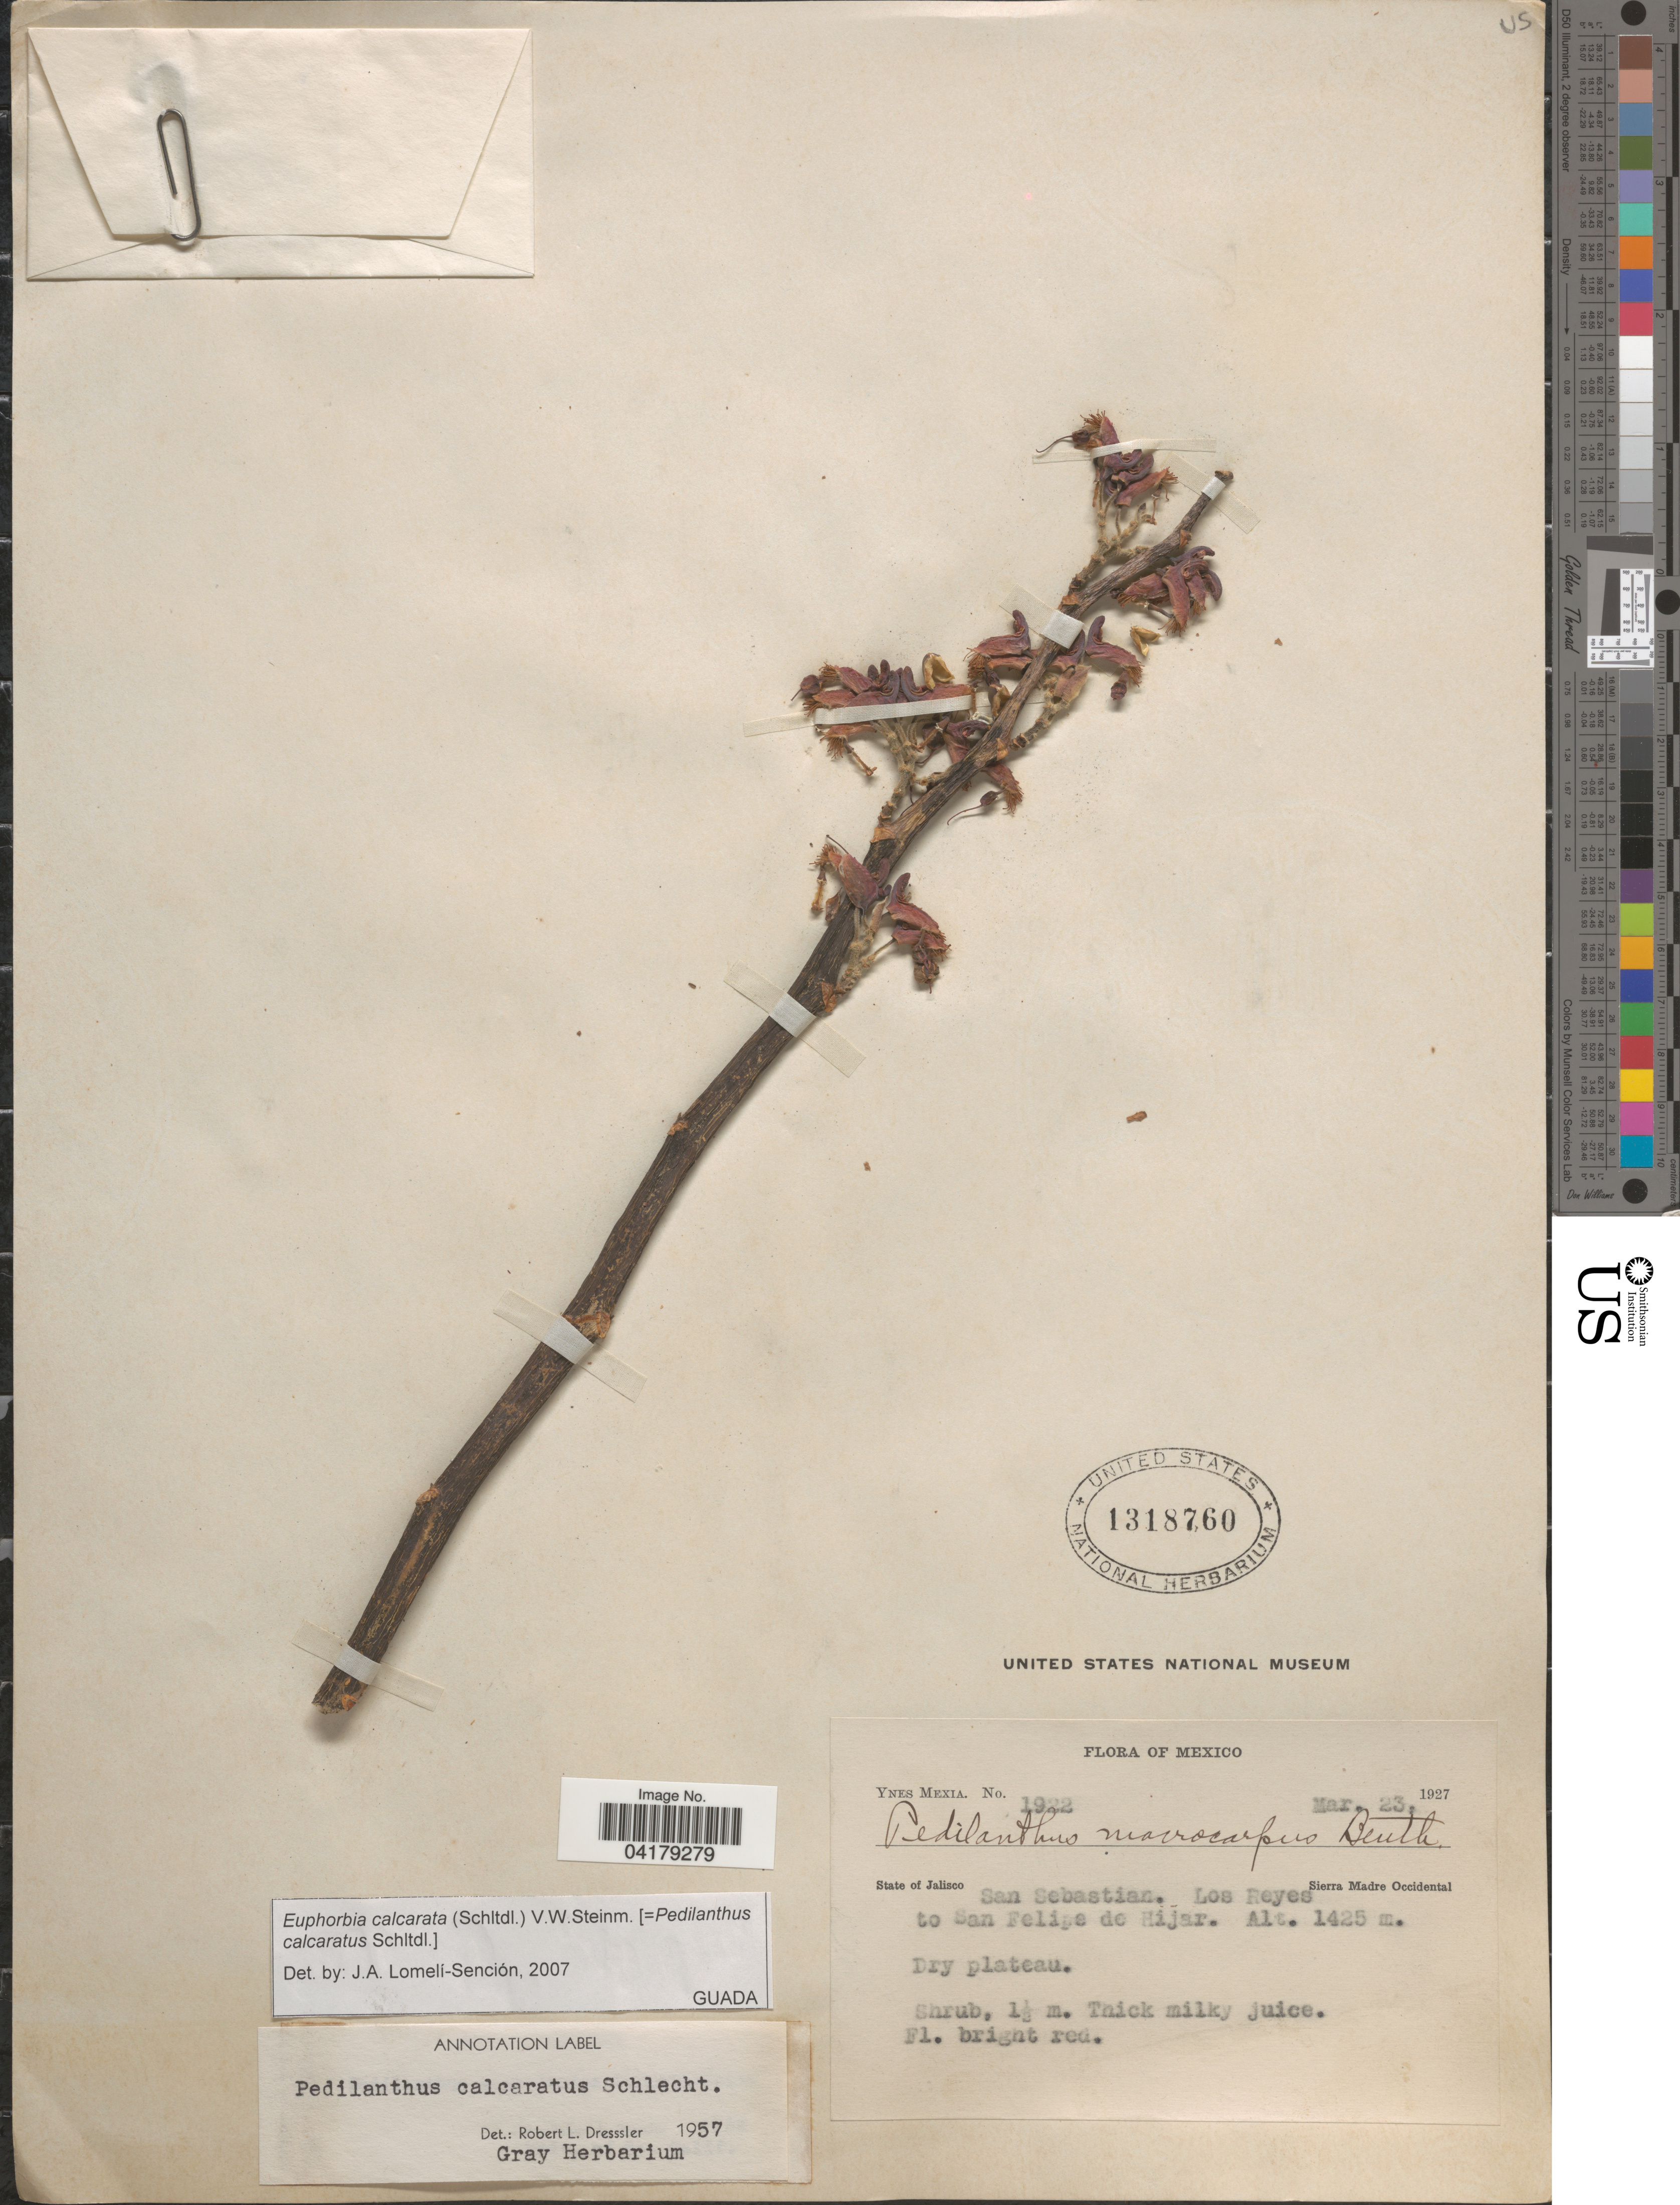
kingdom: Plantae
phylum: Tracheophyta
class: Magnoliopsida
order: Malpighiales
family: Euphorbiaceae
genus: Euphorbia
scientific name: Euphorbia calcarata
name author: (Schltdl.) V.W. Steinm.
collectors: Y. Mexia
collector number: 1922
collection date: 1927-03-23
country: Mexico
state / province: Jalisco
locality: San Sebastian. Los Reyes to San Felipe de Hijar. Dry plateau. Sierra Madre Occidental.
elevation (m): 1425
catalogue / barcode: US 1318760